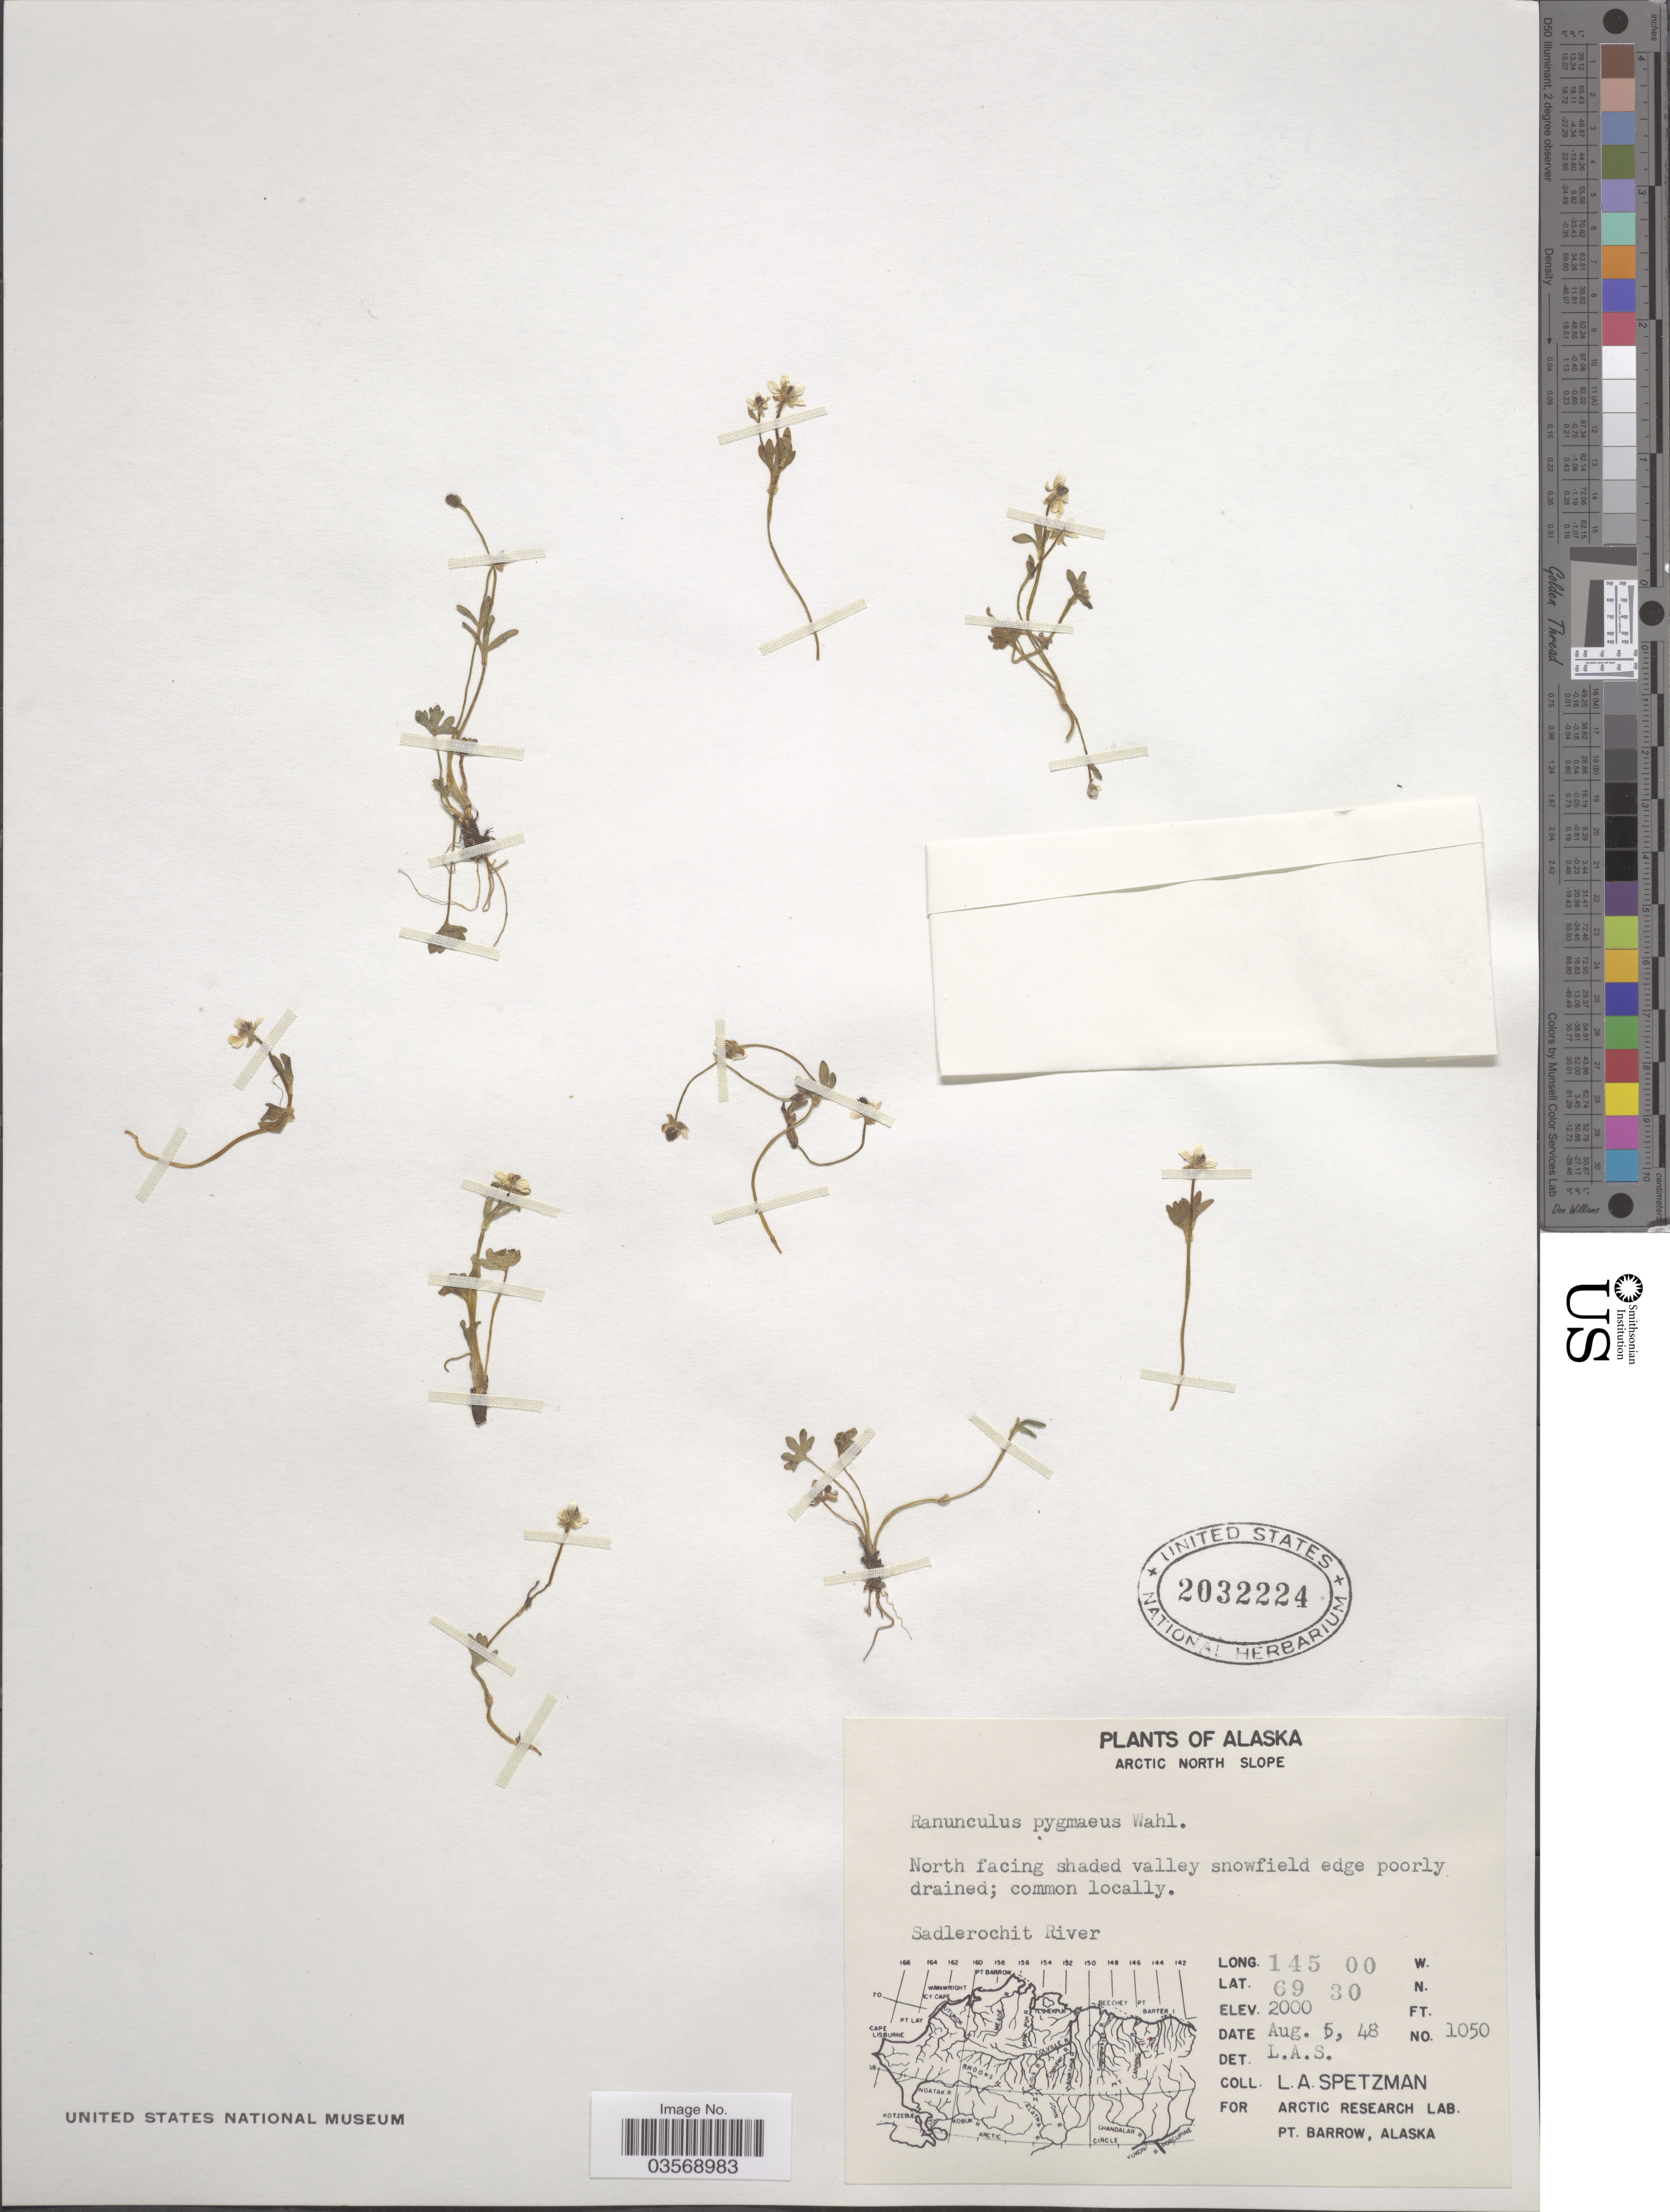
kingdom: Plantae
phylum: Tracheophyta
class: Magnoliopsida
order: Ranunculales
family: Ranunculaceae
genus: Ranunculus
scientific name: Ranunculus pygmaeus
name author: Wahlenb.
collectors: L. Spetzman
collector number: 1050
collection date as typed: Transcribed d/m/y: 5/8/48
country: United States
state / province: Alaska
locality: Arctic North Slope. Sadlerochit River.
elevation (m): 610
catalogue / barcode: US 2032224